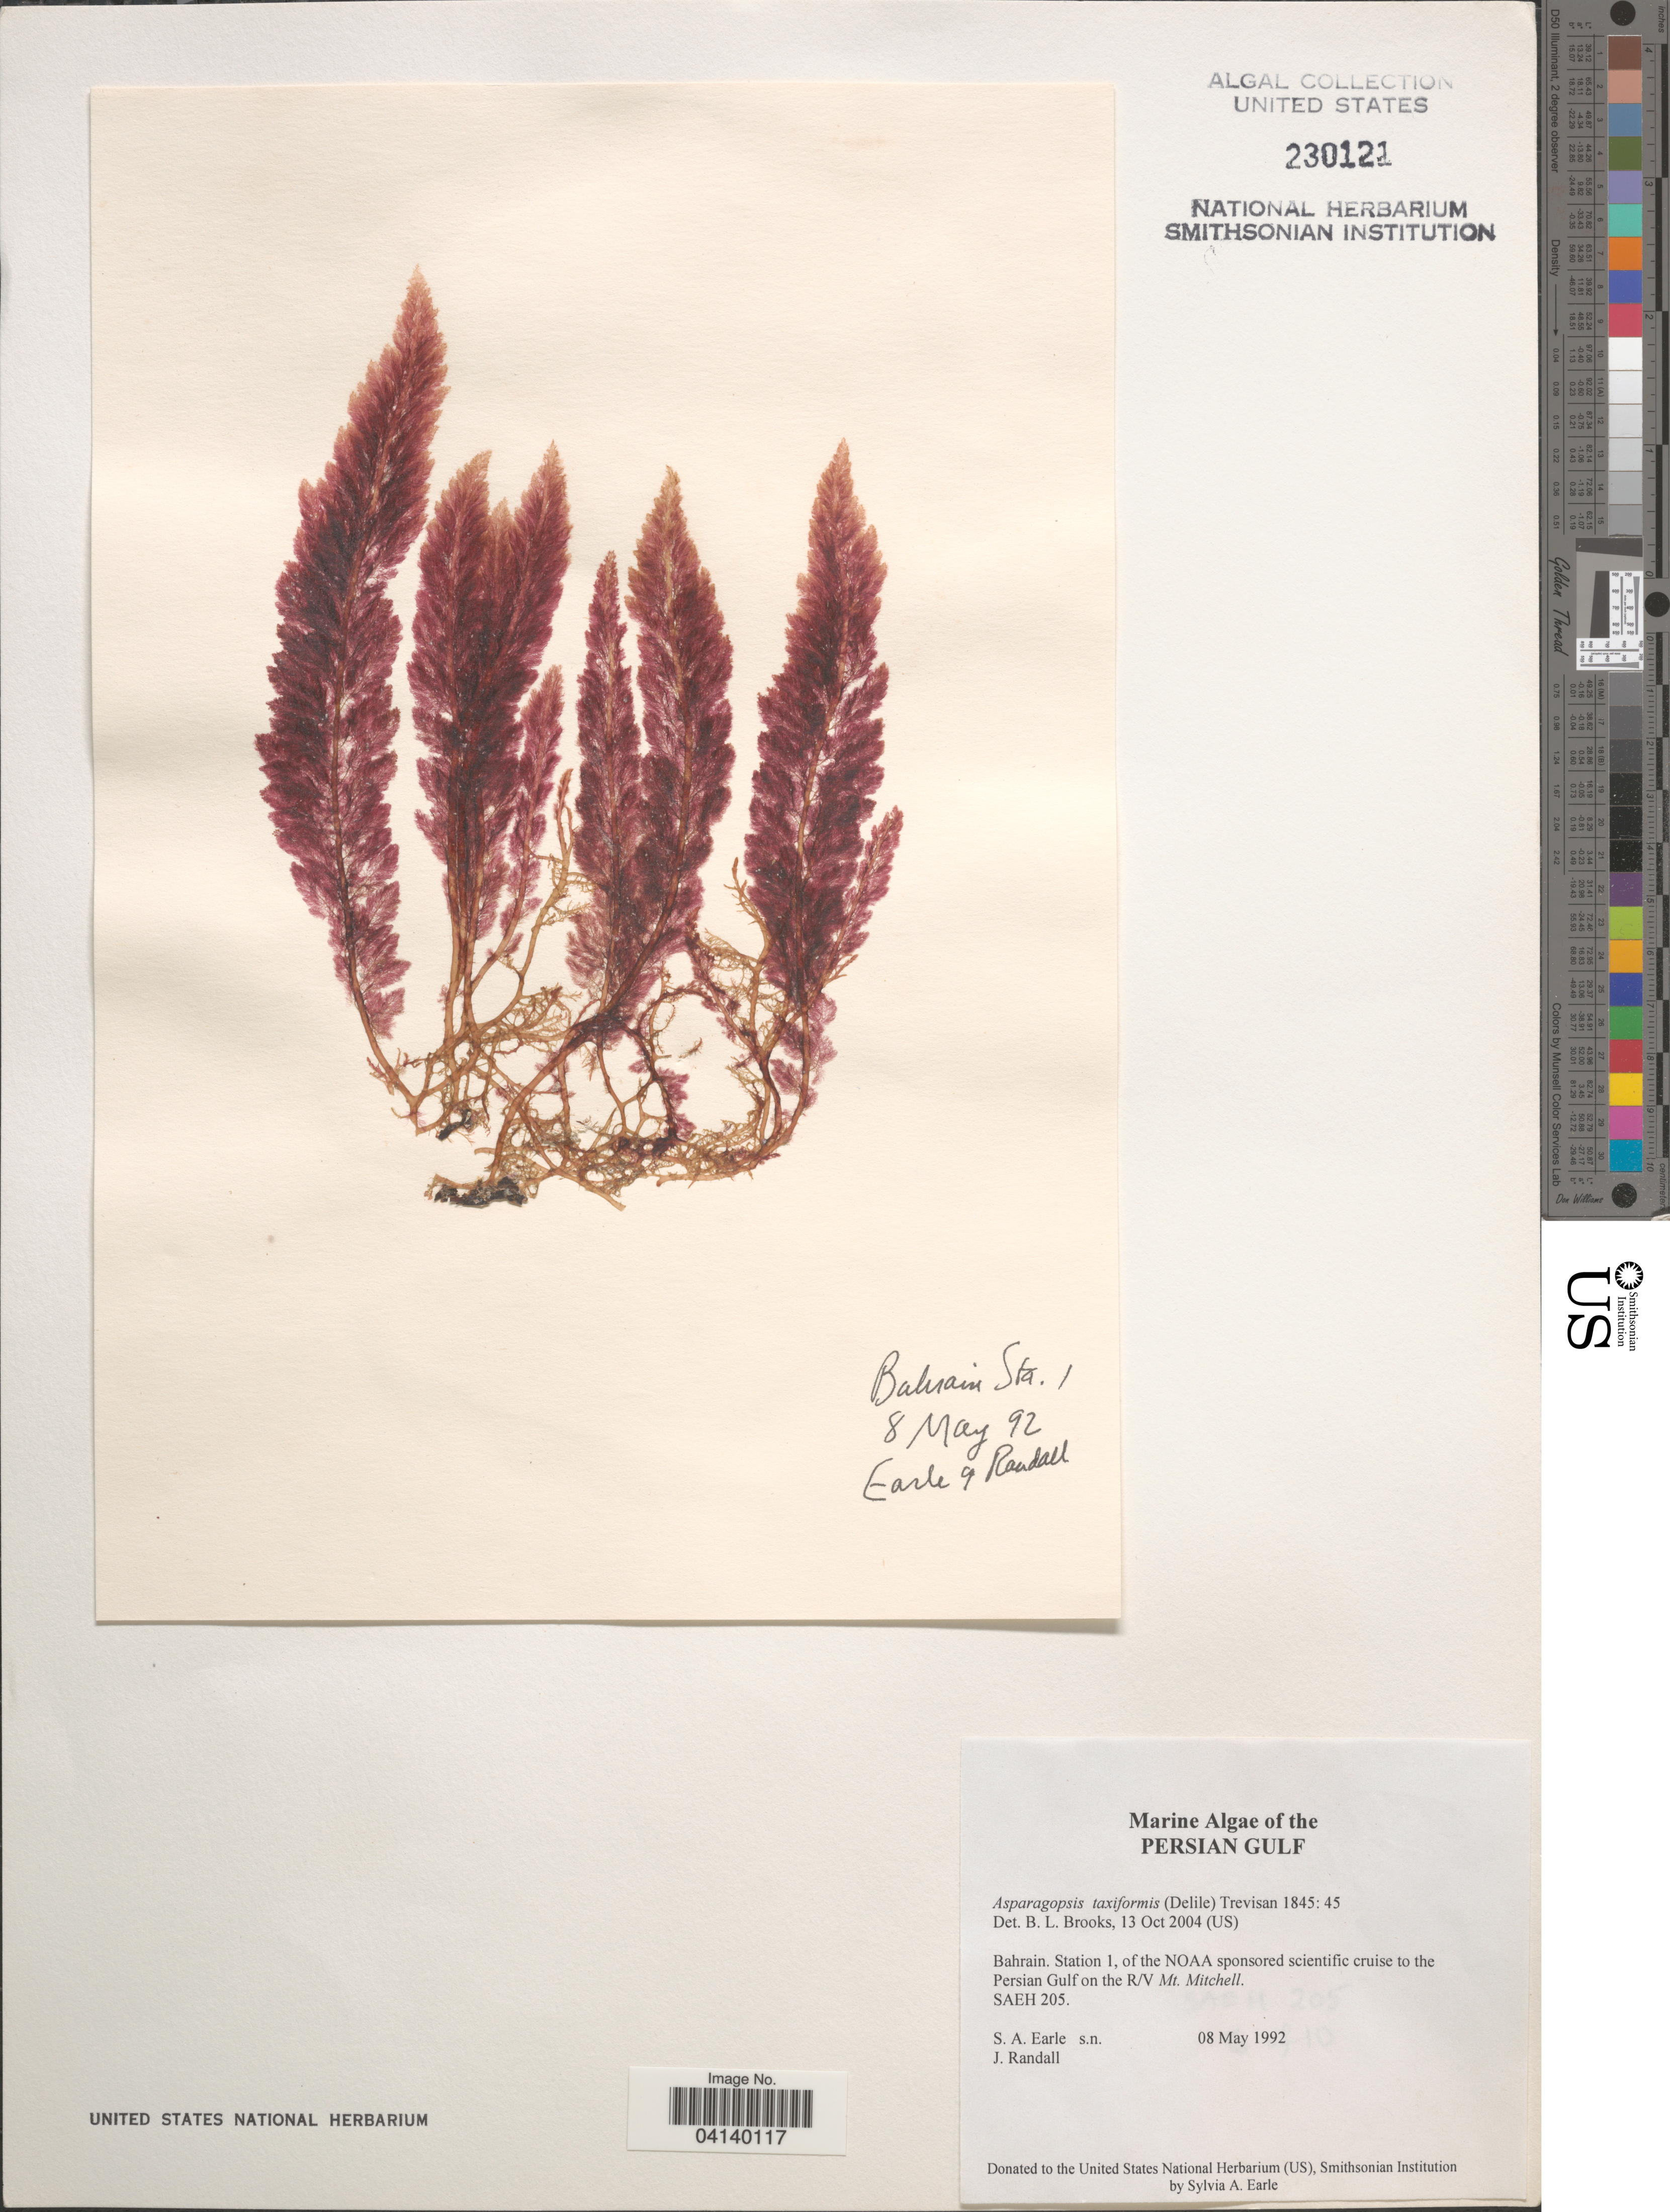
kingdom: Plantae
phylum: Rhodophyta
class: Florideophyceae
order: Bonnemaisoniales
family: Bonnemaisoniaceae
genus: Asparagopsis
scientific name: Asparagopsis taxiformis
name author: (Delile) Trevis.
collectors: S. A. Earle & J. Randall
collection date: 1992-05-08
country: Bahrain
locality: Persian Gulf. Station 1, of the NOAA sponsored scientific cruise to the Persian Gulf on the R/V Mt. Mitchell.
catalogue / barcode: US 230121